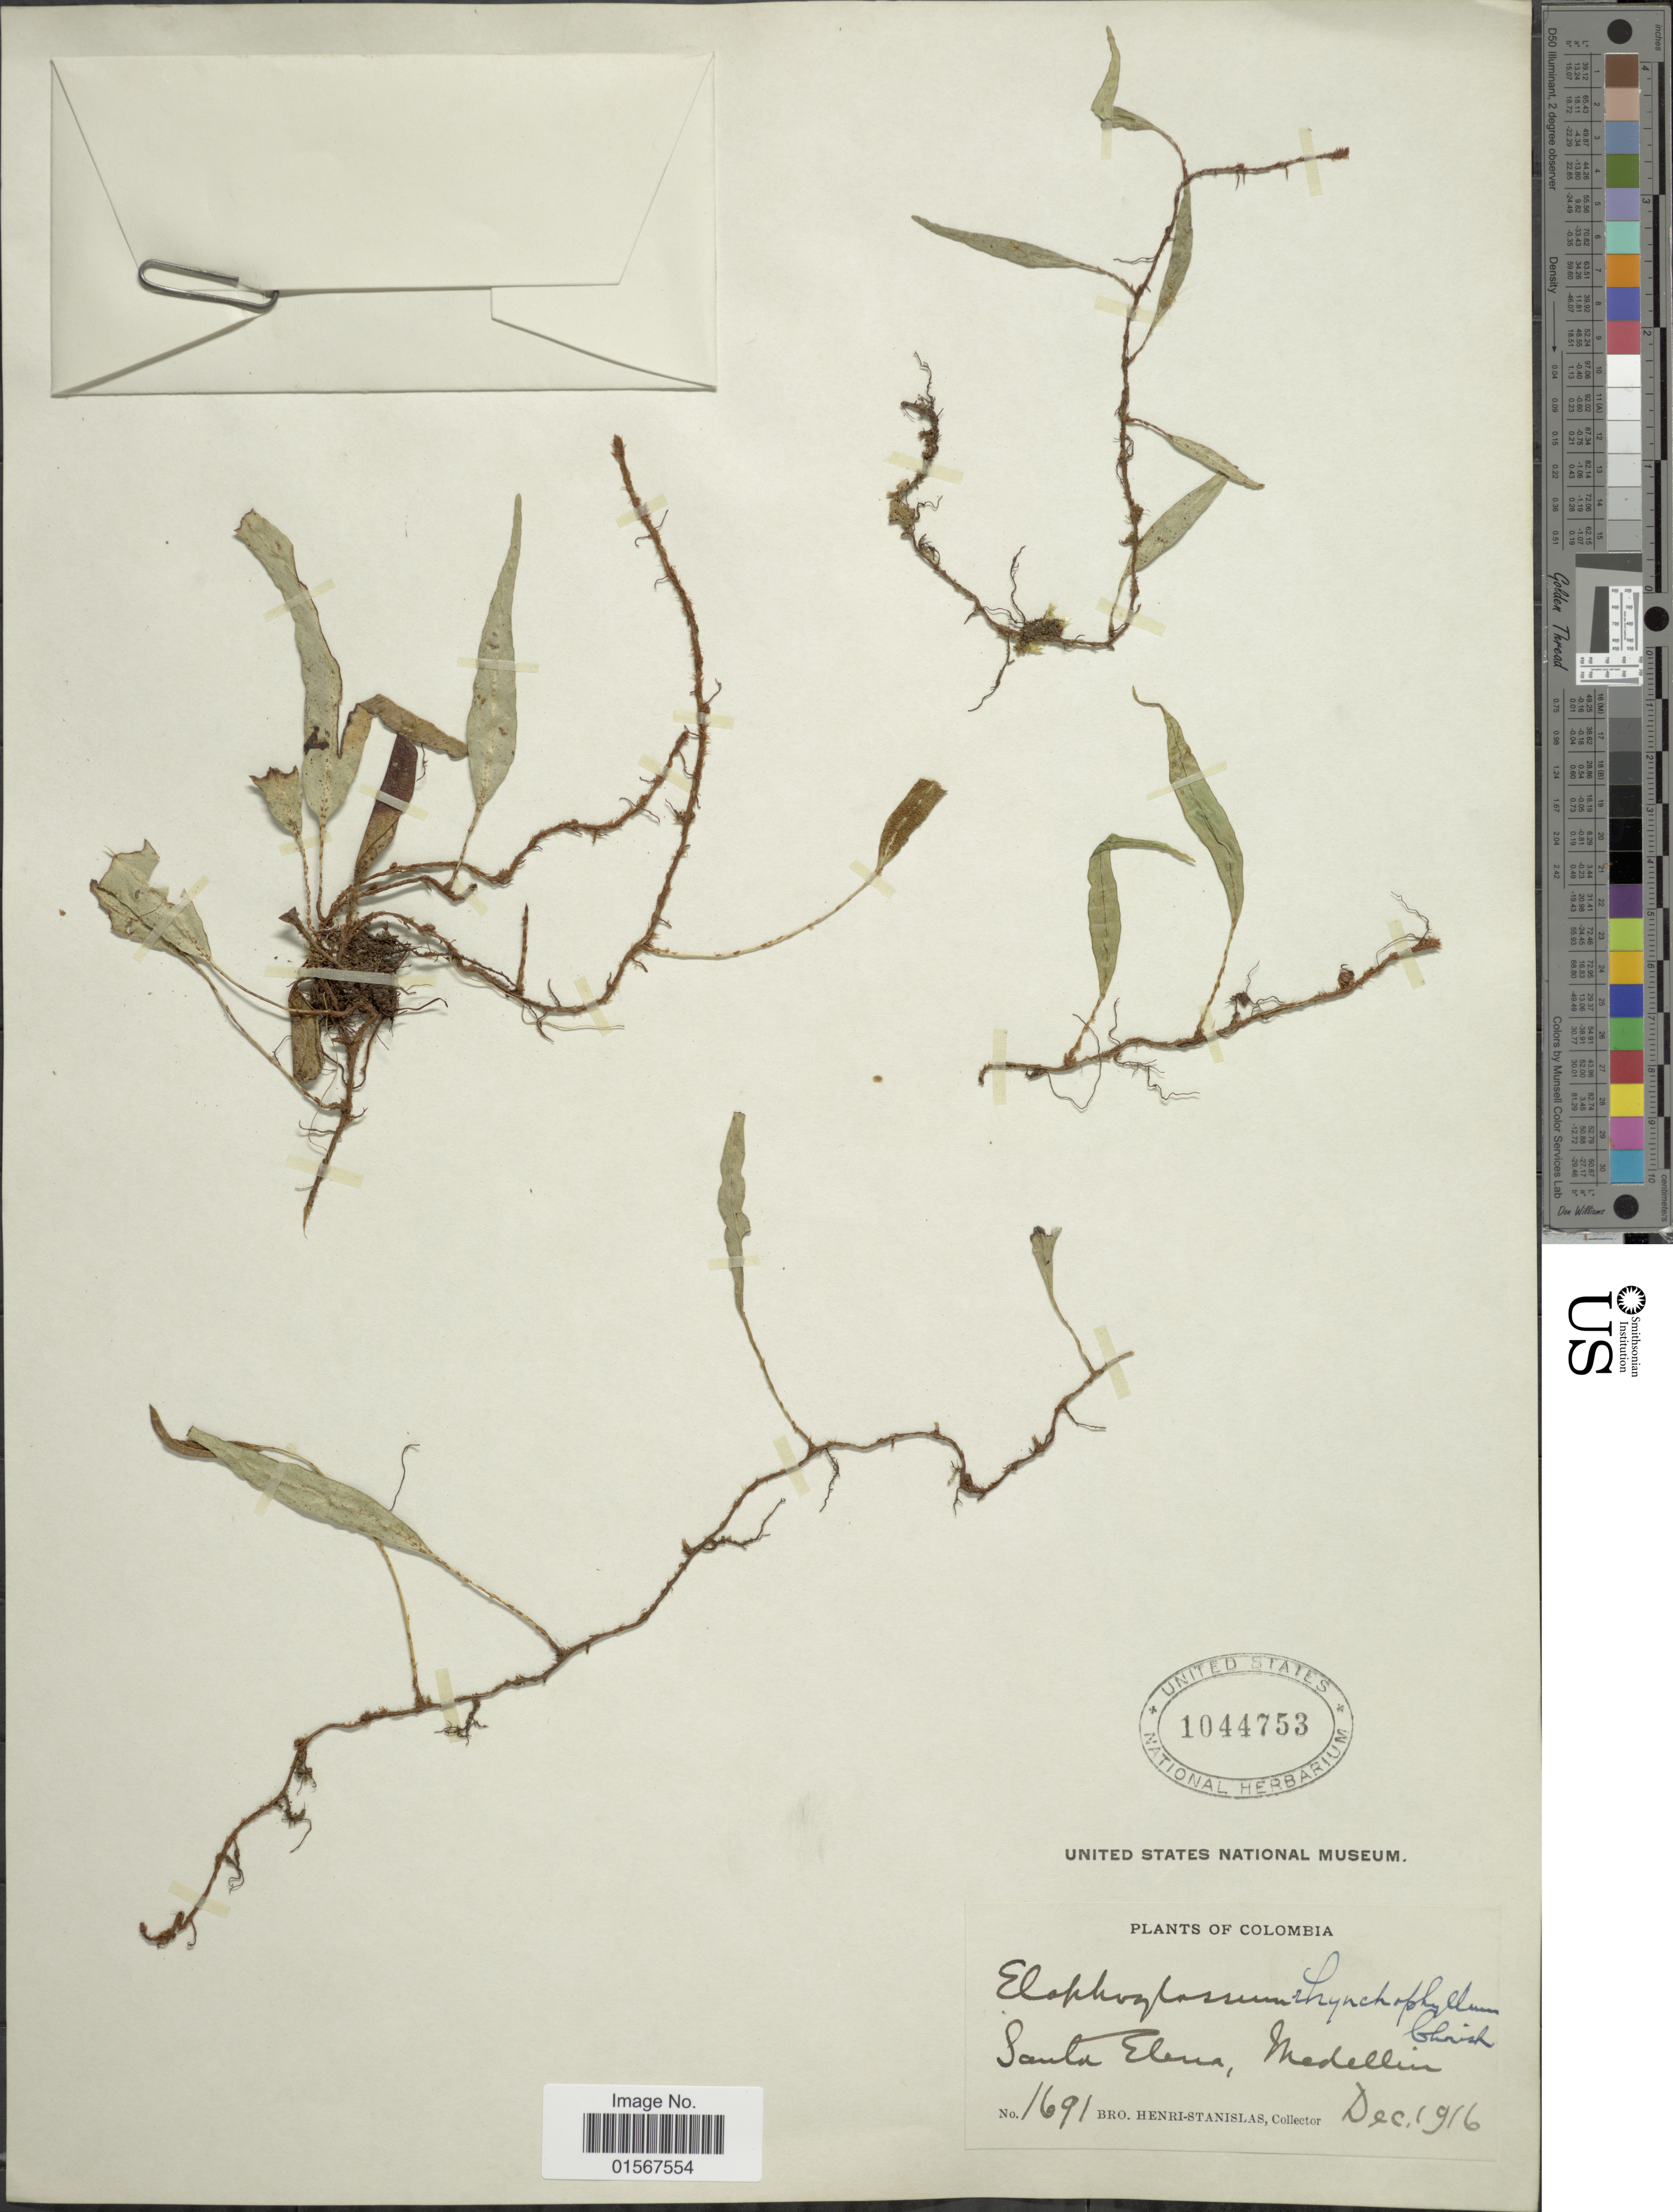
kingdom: Plantae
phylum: Tracheophyta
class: Polypodiopsida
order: Polypodiales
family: Dryopteridaceae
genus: Elaphoglossum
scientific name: Elaphoglossum rhyncophyllum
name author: Christ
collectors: Henri-Stanislas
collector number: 1691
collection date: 1916-12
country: Colombia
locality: Santa Elena, Medellin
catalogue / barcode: US 1044753